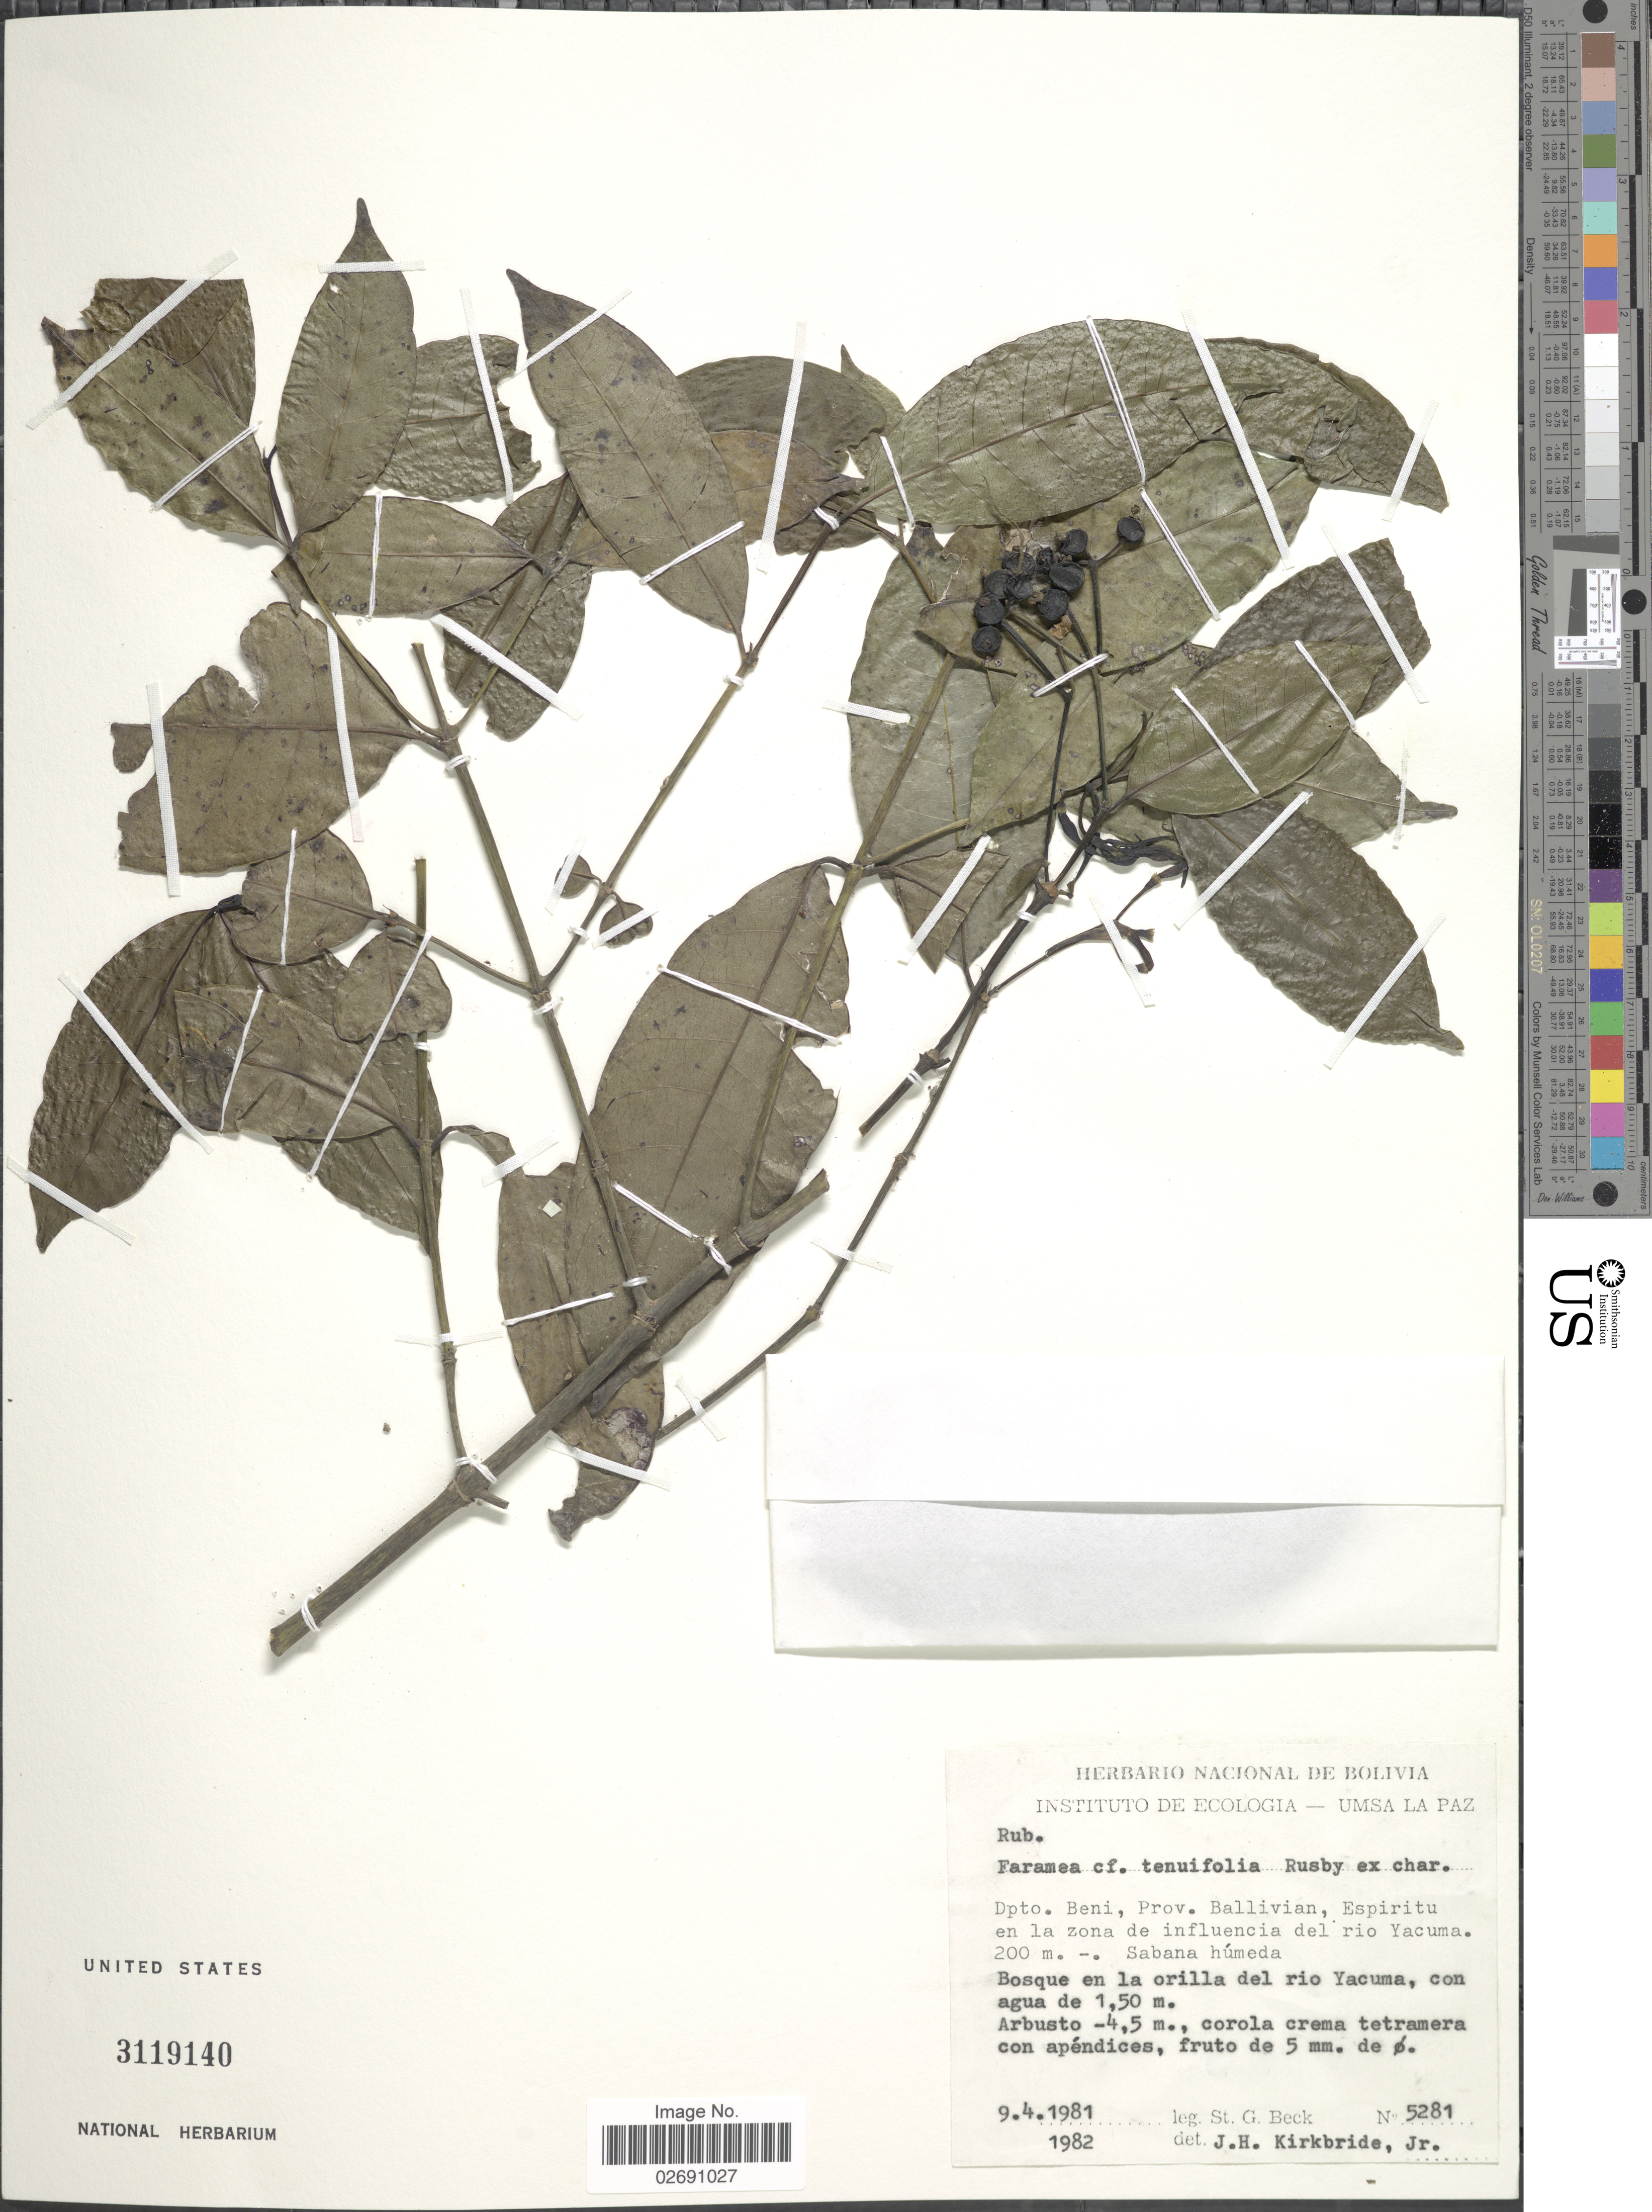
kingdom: Plantae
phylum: Tracheophyta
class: Magnoliopsida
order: Gentianales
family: Rubiaceae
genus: Faramea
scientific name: Faramea tenuifolia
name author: Rusby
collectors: S. G. Beck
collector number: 5281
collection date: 1981-04-09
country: Bolivia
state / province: Beni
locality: Prov. Ballivian, Espiritu en la zona de influencia del rio Yacuma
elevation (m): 200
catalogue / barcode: US 3119140